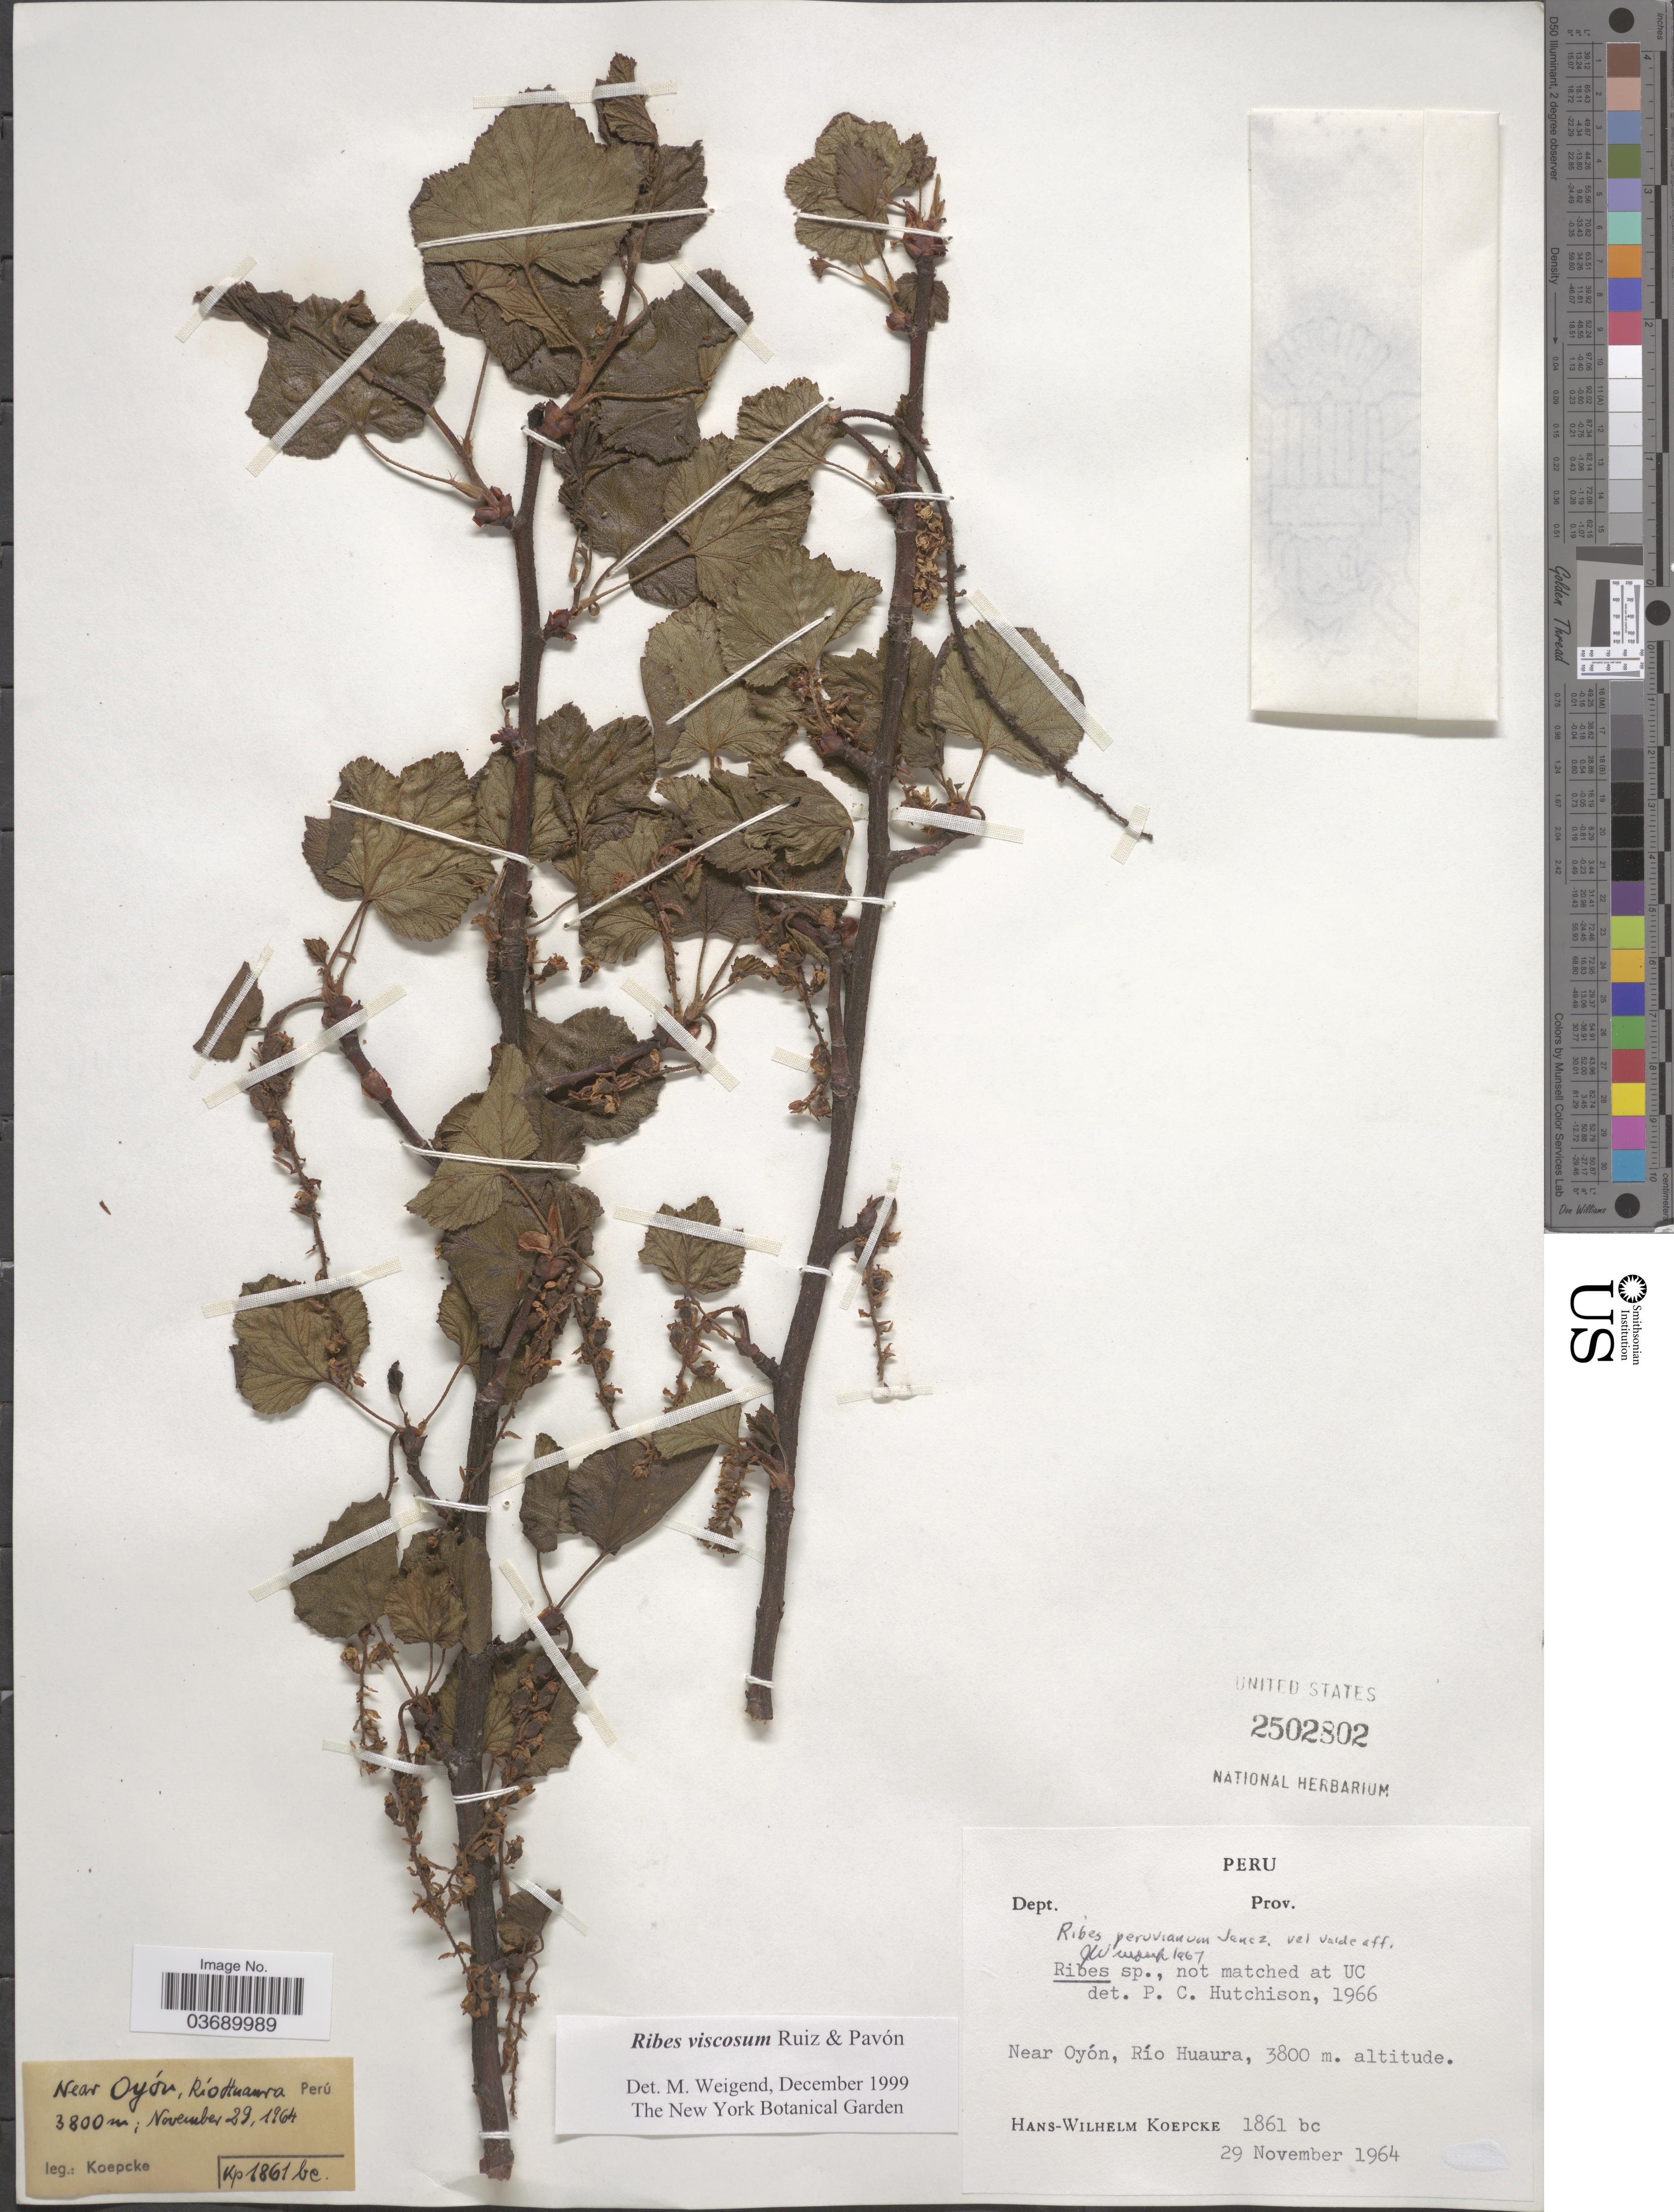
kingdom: Plantae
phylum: Tracheophyta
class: Magnoliopsida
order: Saxifragales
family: Grossulariaceae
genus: Ribes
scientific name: Ribes viscosum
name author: Cels ex Dum. Cours.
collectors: H. Koepcke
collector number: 1861 bc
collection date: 1964-11-29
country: Peru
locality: Near Oyón, Río Huaura.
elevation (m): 3800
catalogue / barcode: US 2502802